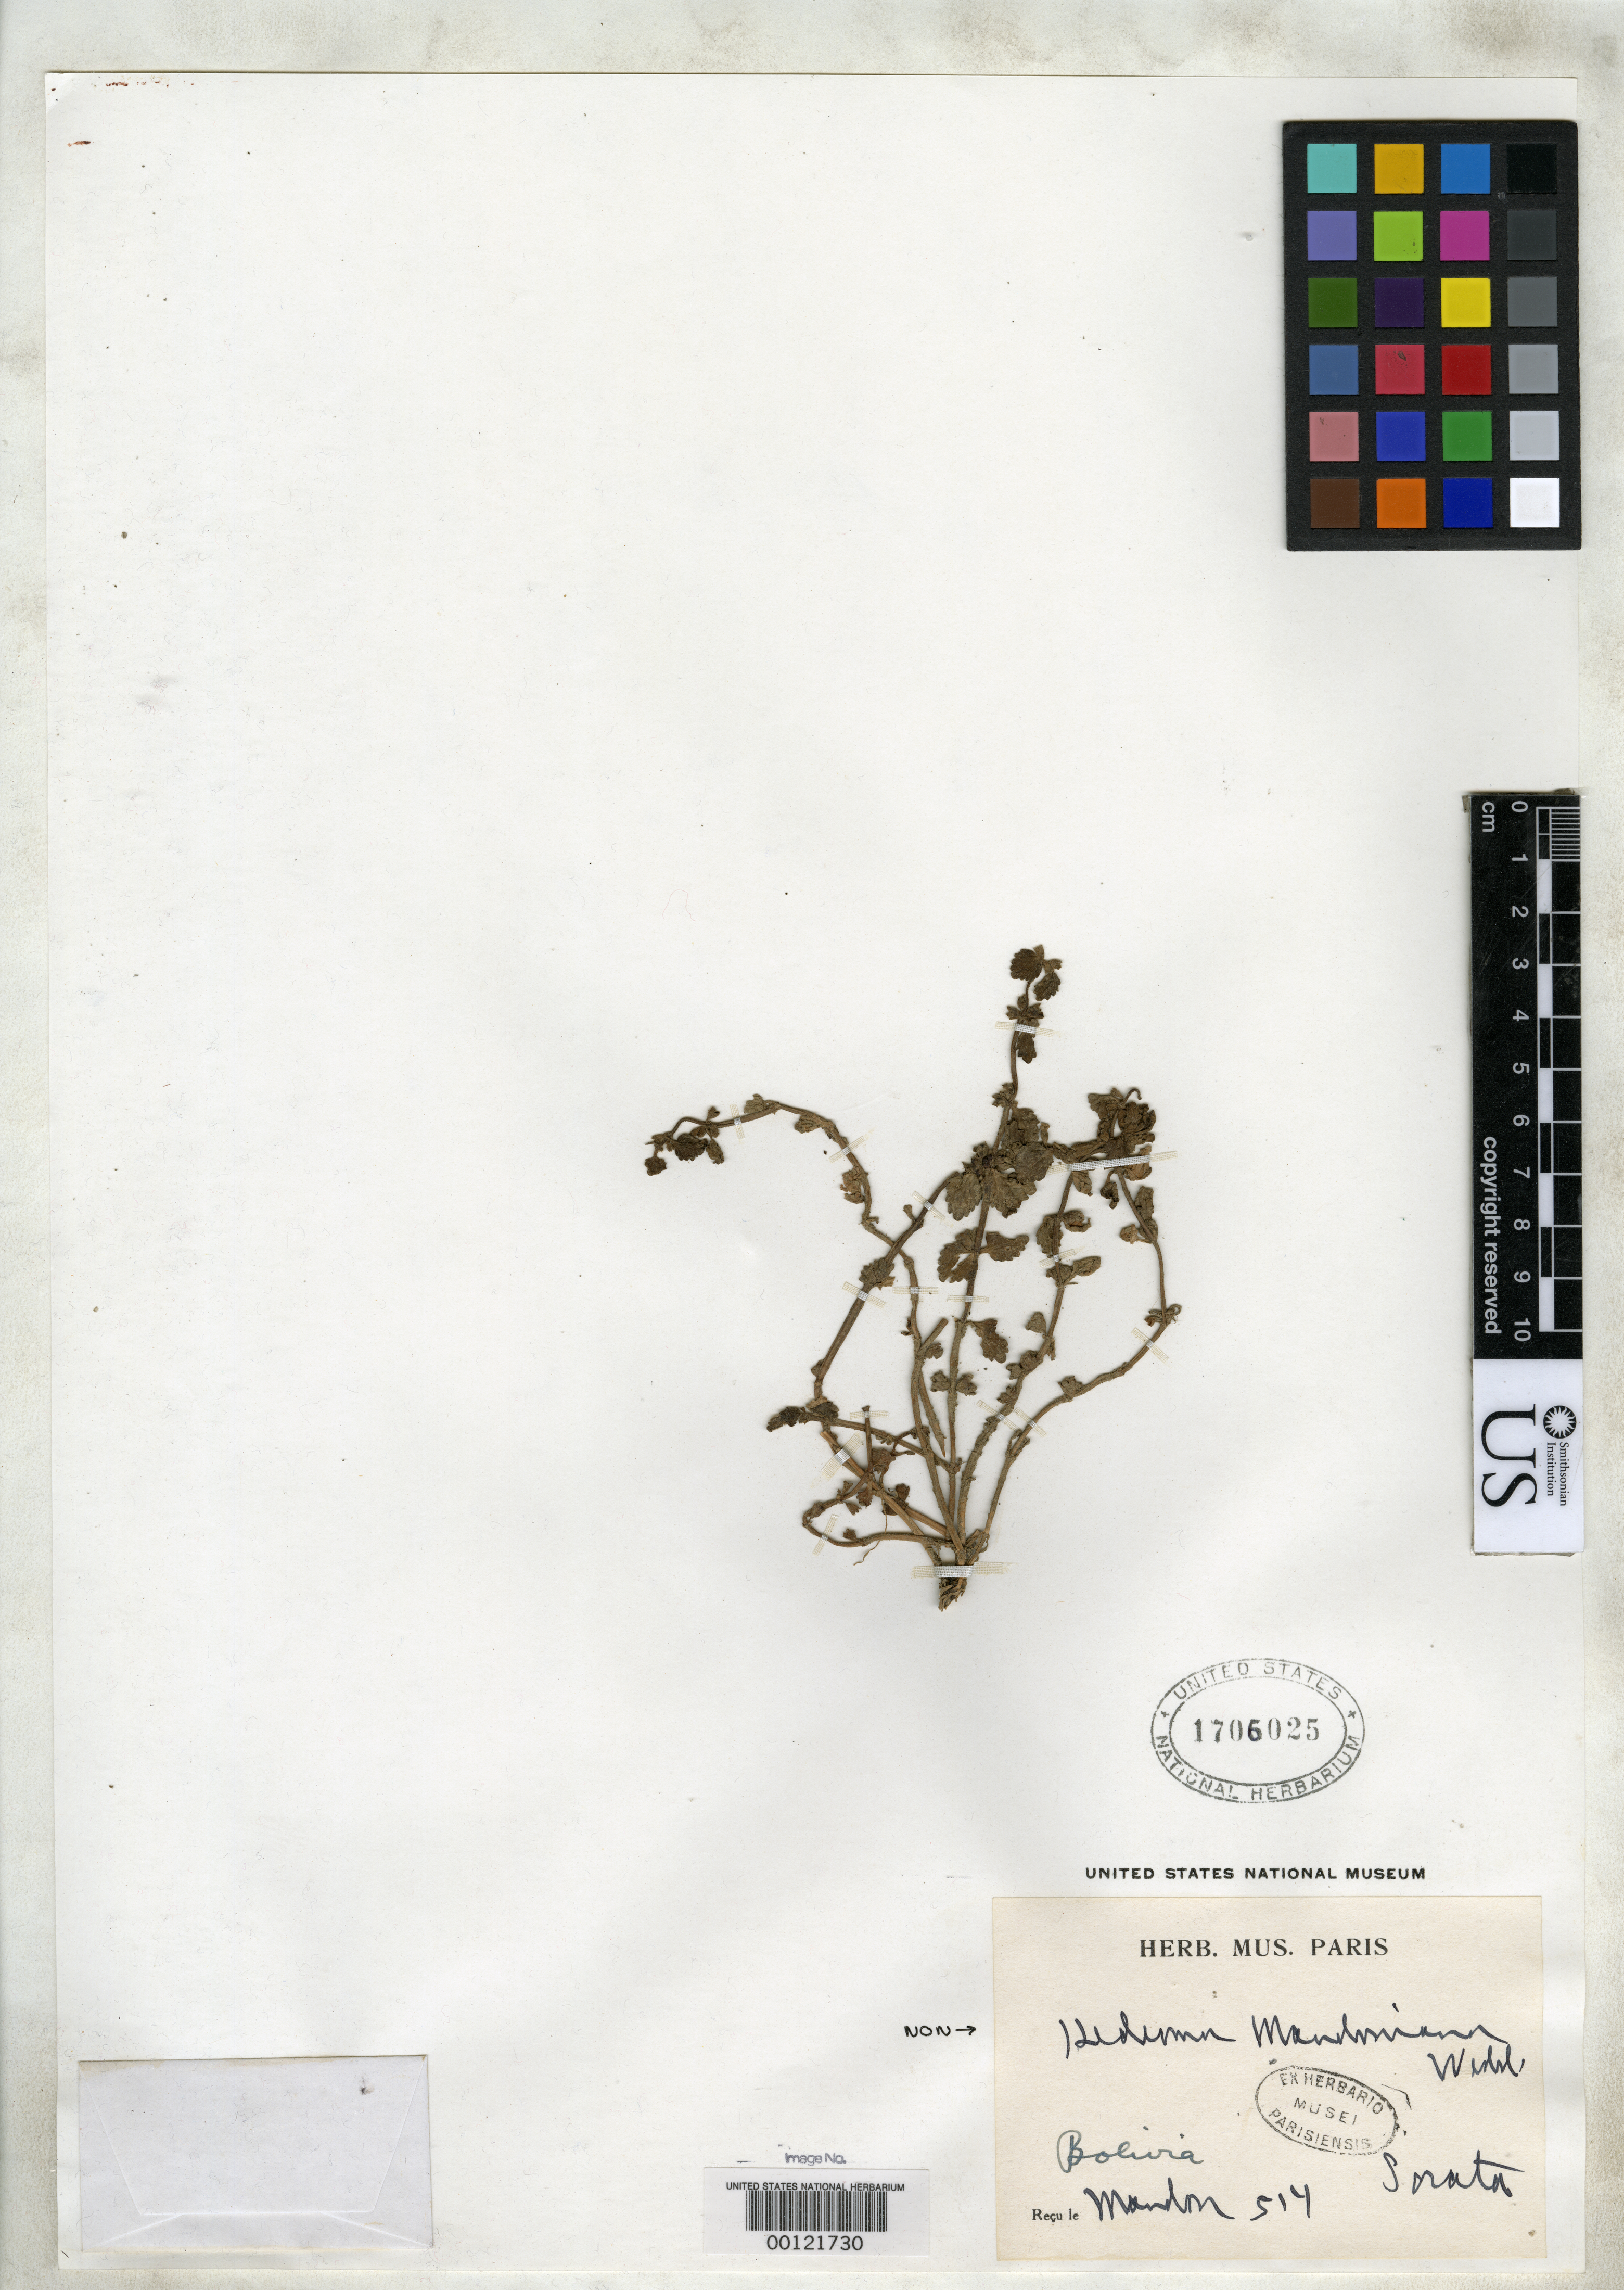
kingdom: Plantae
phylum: Tracheophyta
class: Magnoliopsida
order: Lamiales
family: Lamiaceae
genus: Hedeoma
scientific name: Hedeoma mandoniana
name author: Wedd.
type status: Isotype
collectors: G. Mandon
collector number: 514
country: Bolivia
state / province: La Paz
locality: Sorata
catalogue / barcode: US 1706025